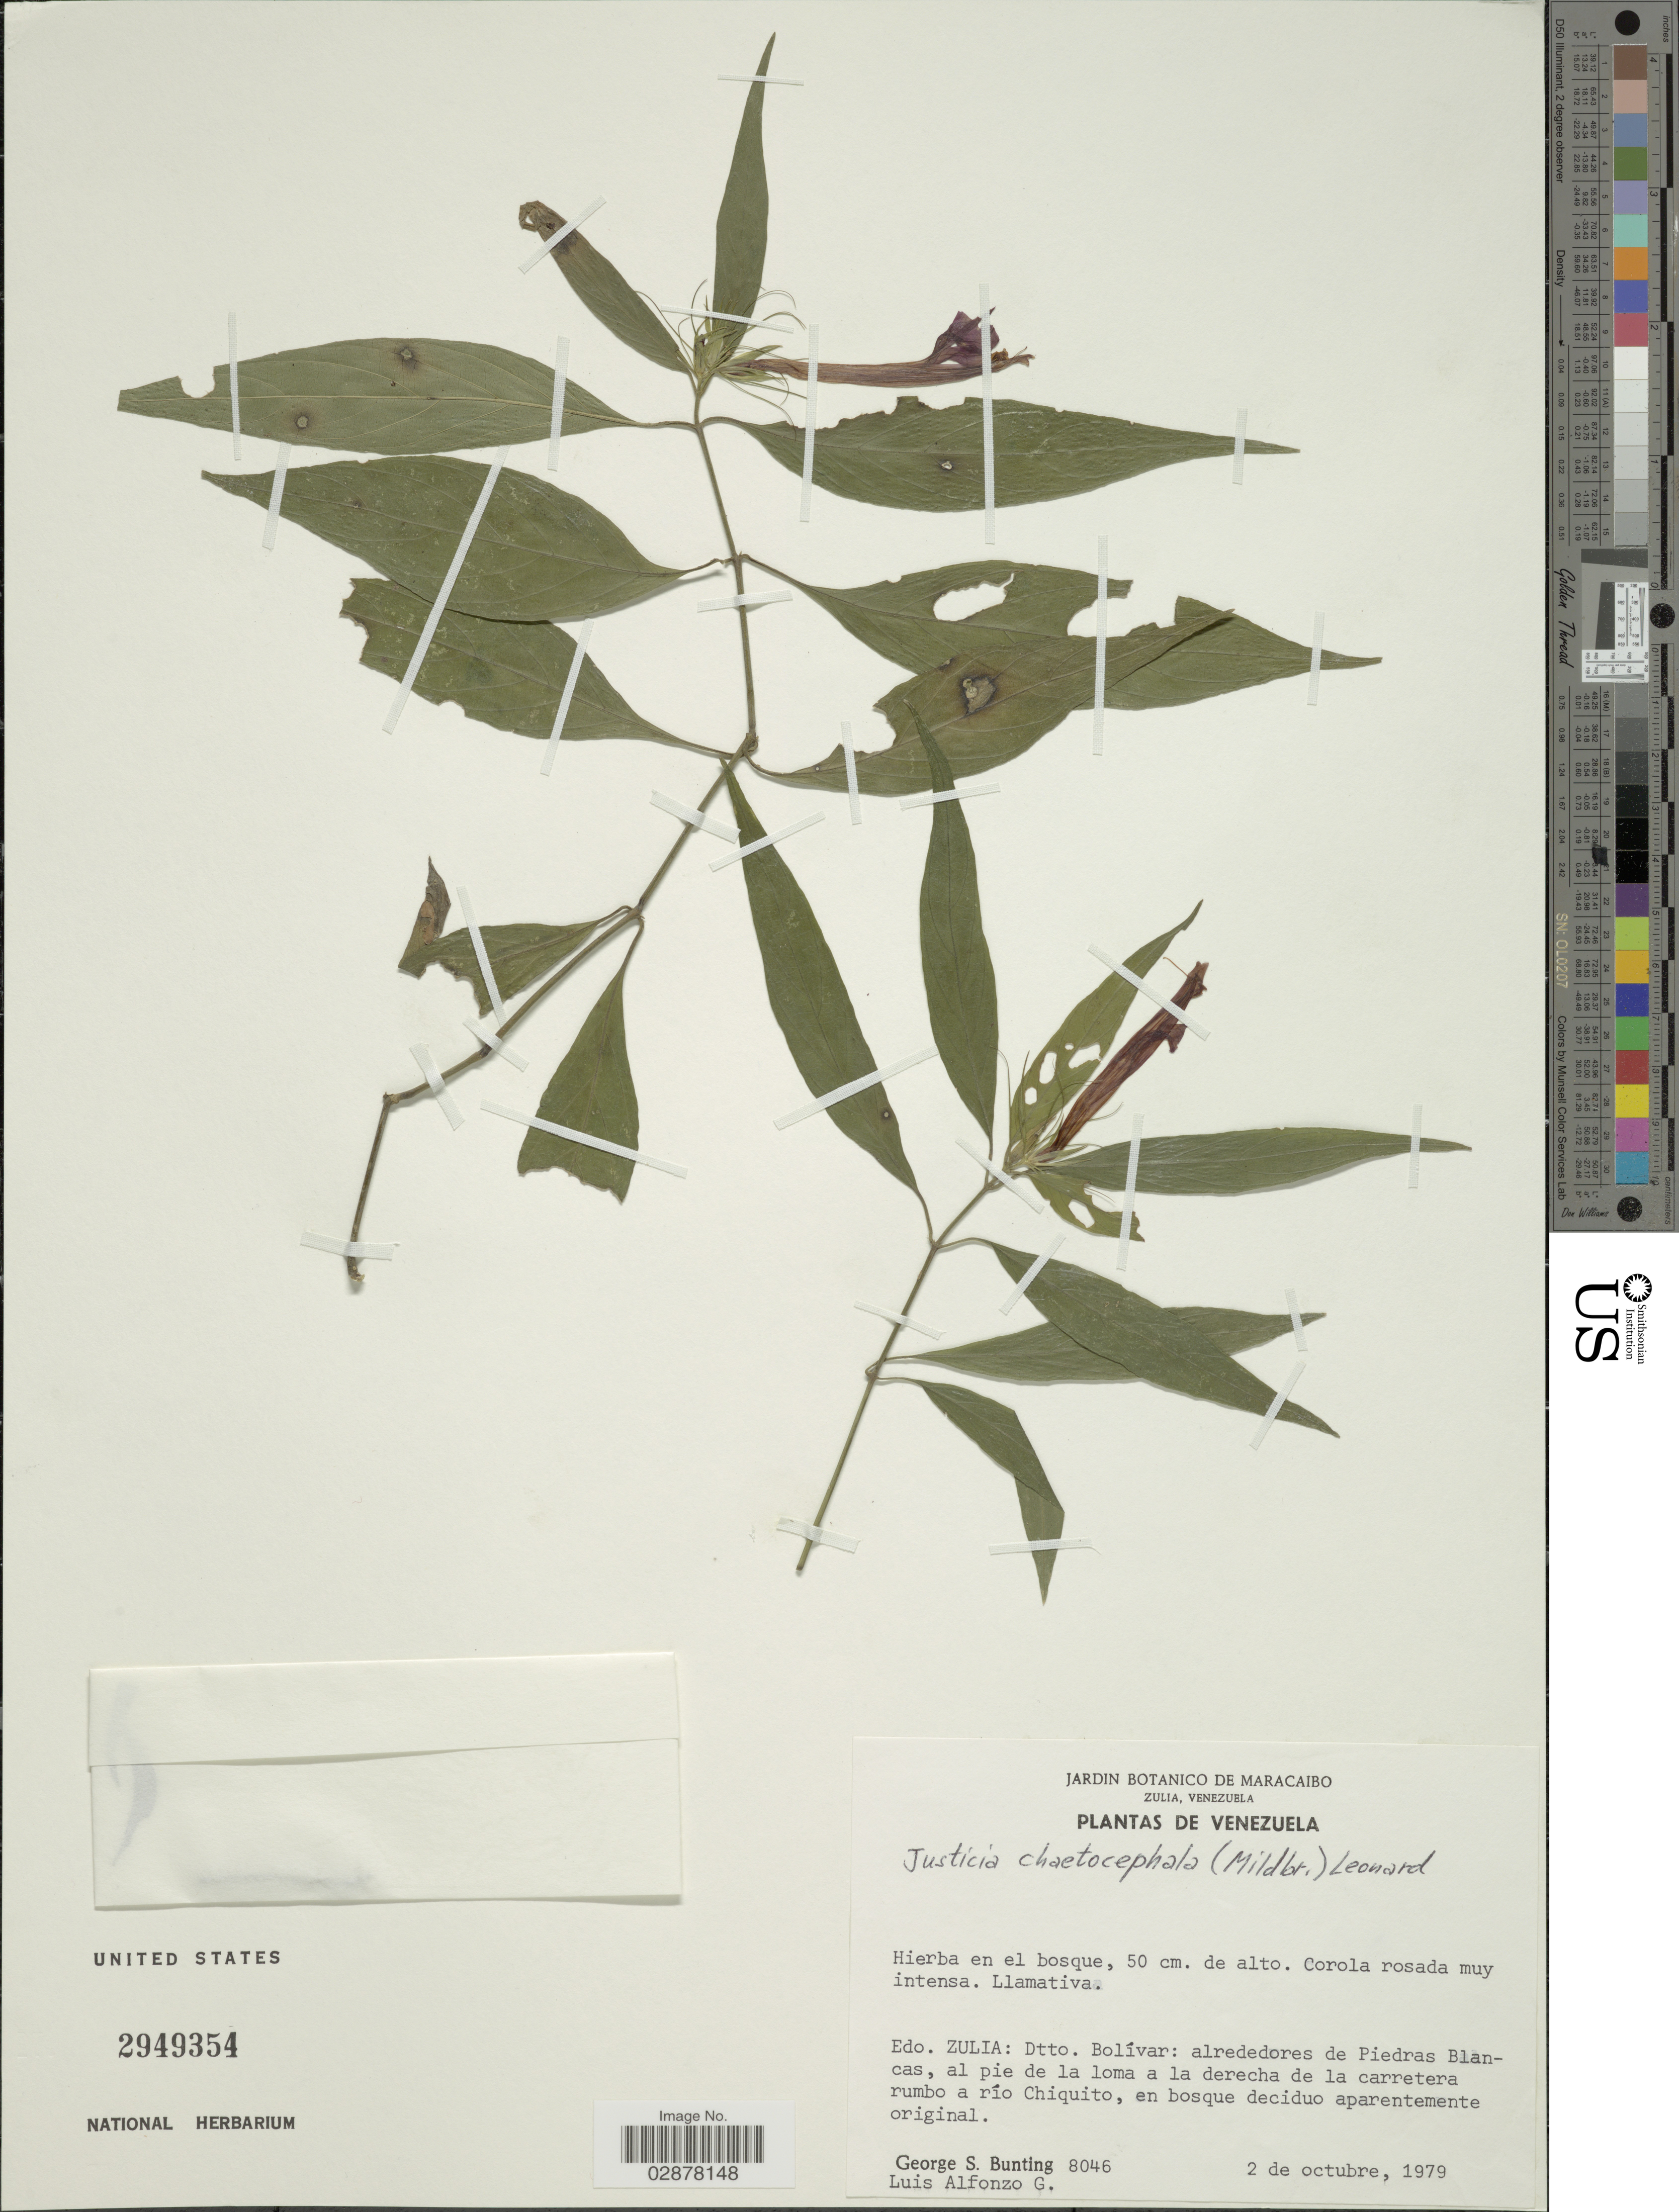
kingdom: Plantae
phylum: Tracheophyta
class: Magnoliopsida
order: Lamiales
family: Acanthaceae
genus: Justicia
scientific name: Justicia chaetocephala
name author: (Mildbr.) Leonard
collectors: G. S. Bunting & L. Alfonzo G.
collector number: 8046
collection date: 1979-10-02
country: Venezuela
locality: Edo. Zulia, Dtto. Bolívar, alrededores de Piedras Blancas, al pie de la loma a la derecha de la carretera rumbo a río Chiquito.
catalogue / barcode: US 2949354